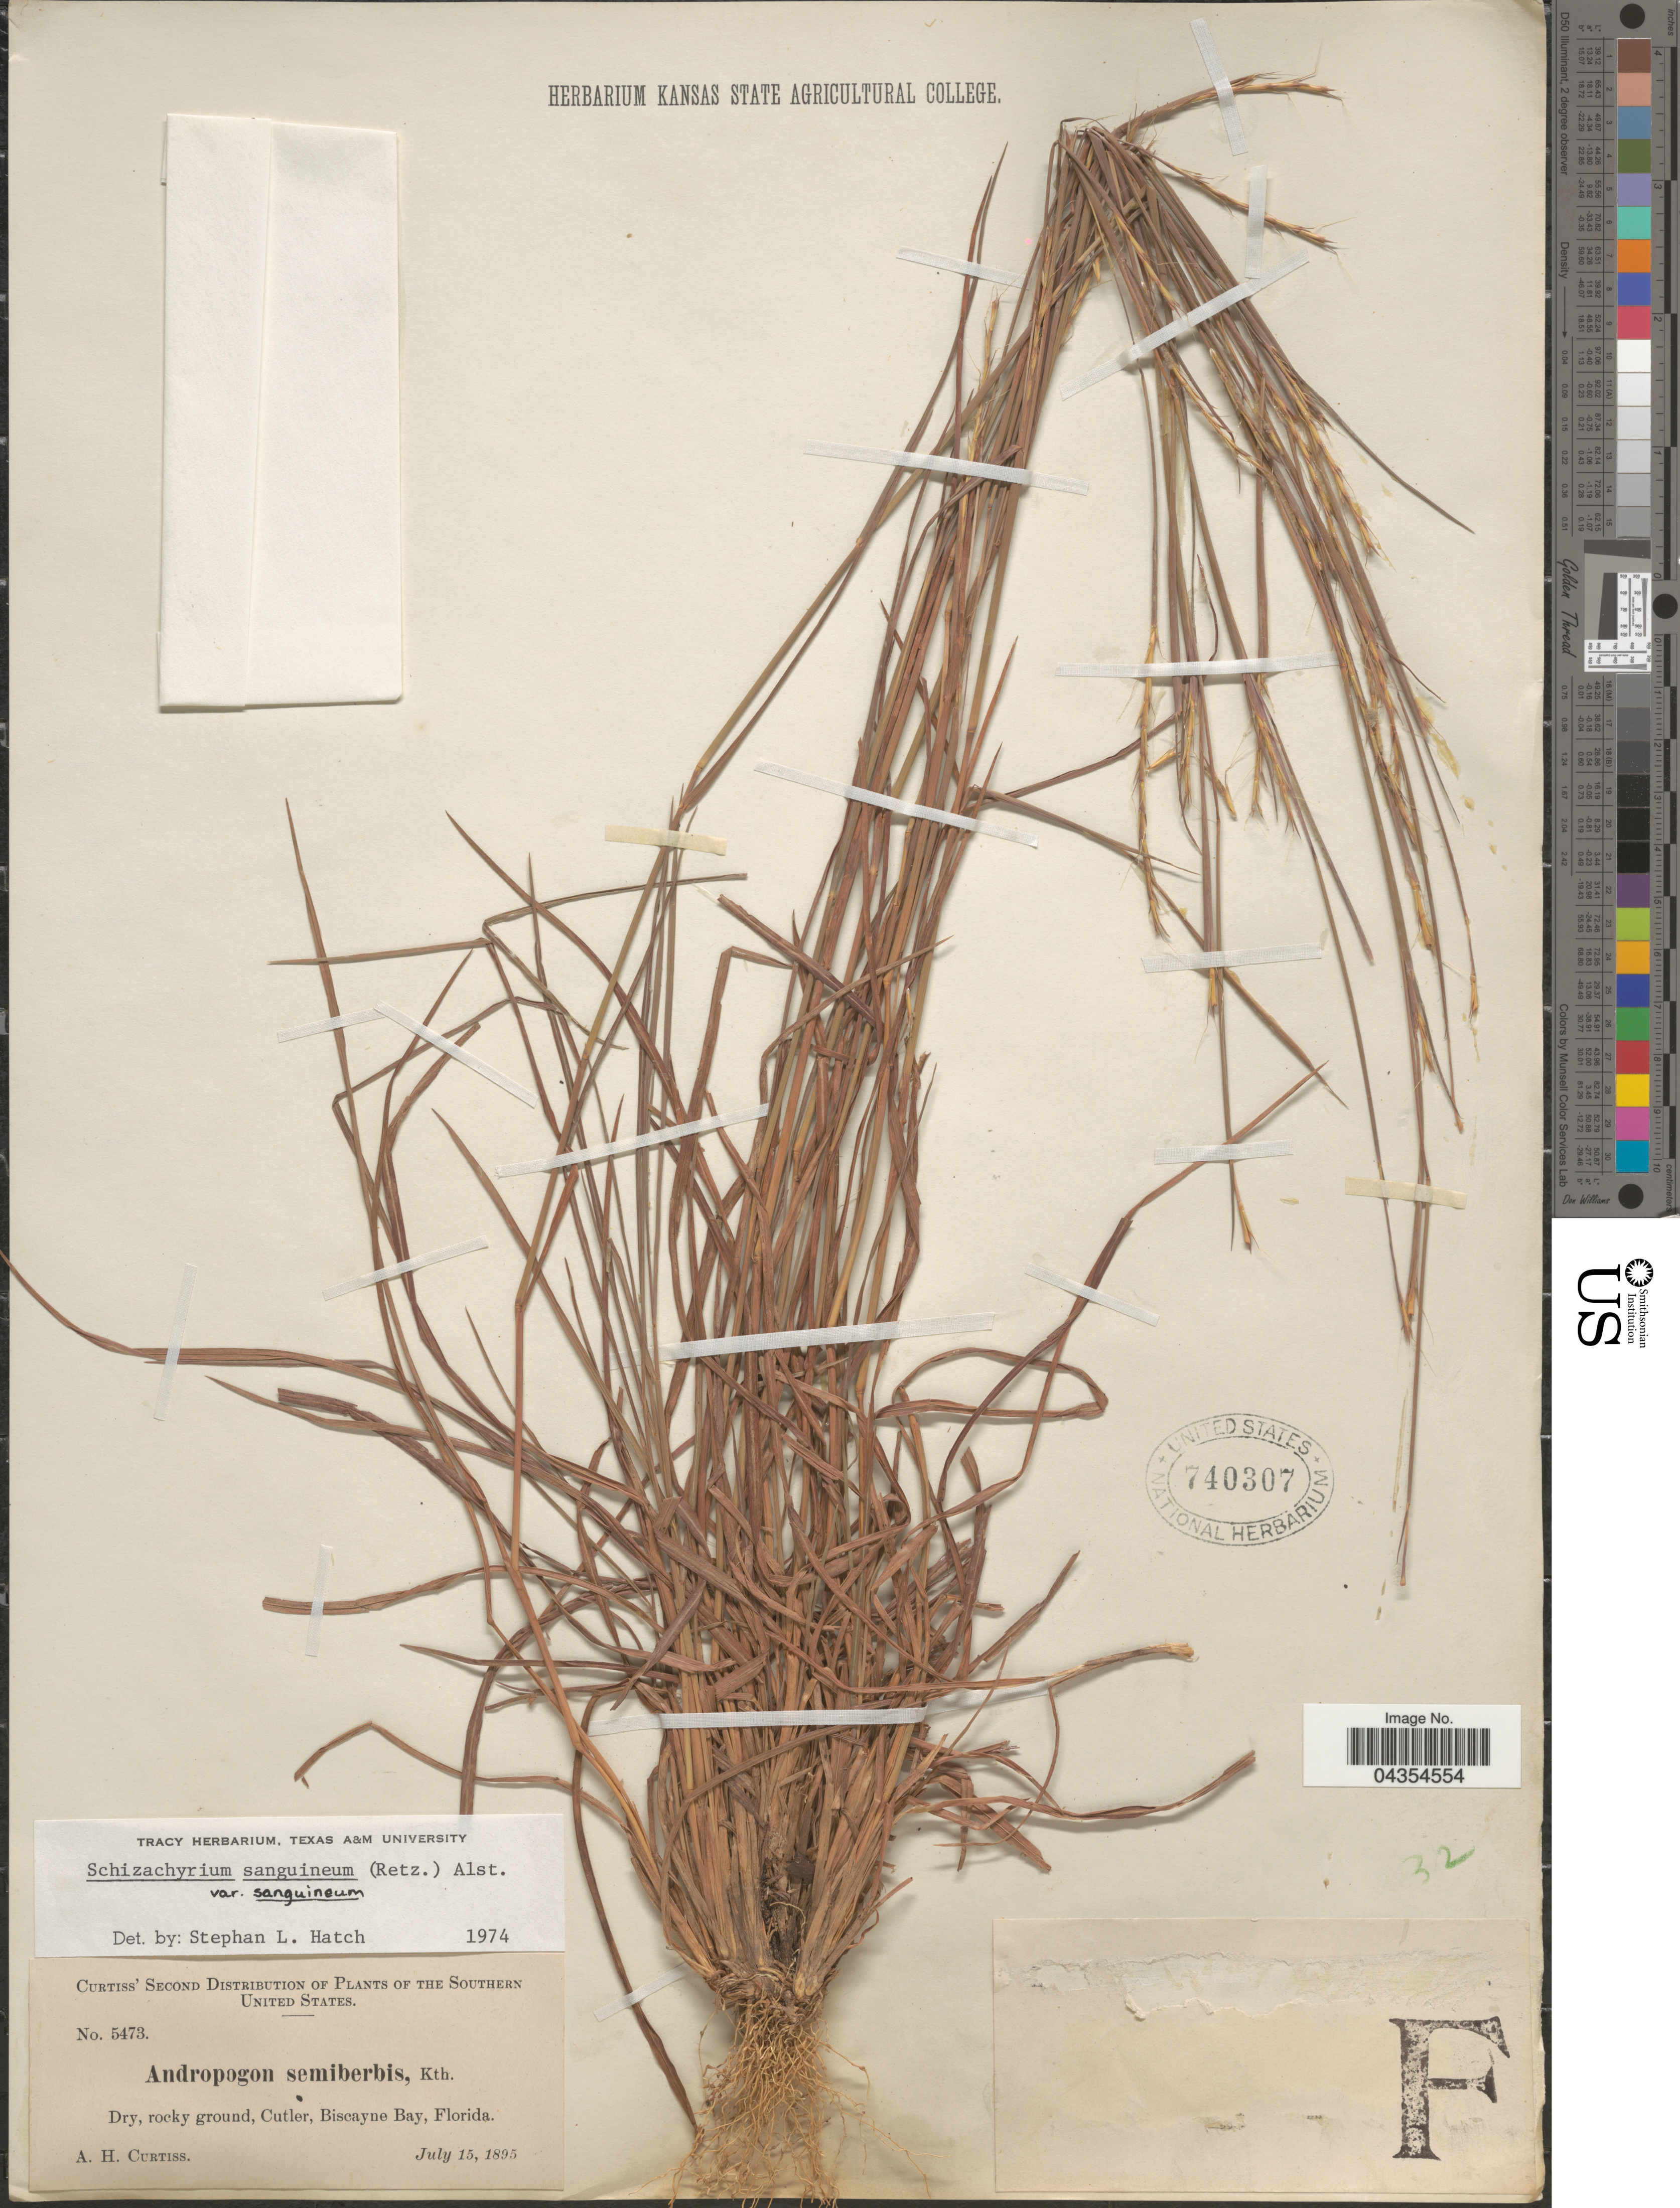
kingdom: Plantae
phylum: Tracheophyta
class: Liliopsida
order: Poales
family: Poaceae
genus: Schizachyrium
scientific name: Schizachyrium sanguineum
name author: (Retz.) Alston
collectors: A. H. Curtiss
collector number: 5473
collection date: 1895-07-15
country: United States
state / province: Florida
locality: The Southern United States. Dry, rocky ground, Cutler, Biscayne Bay.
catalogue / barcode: US 740307